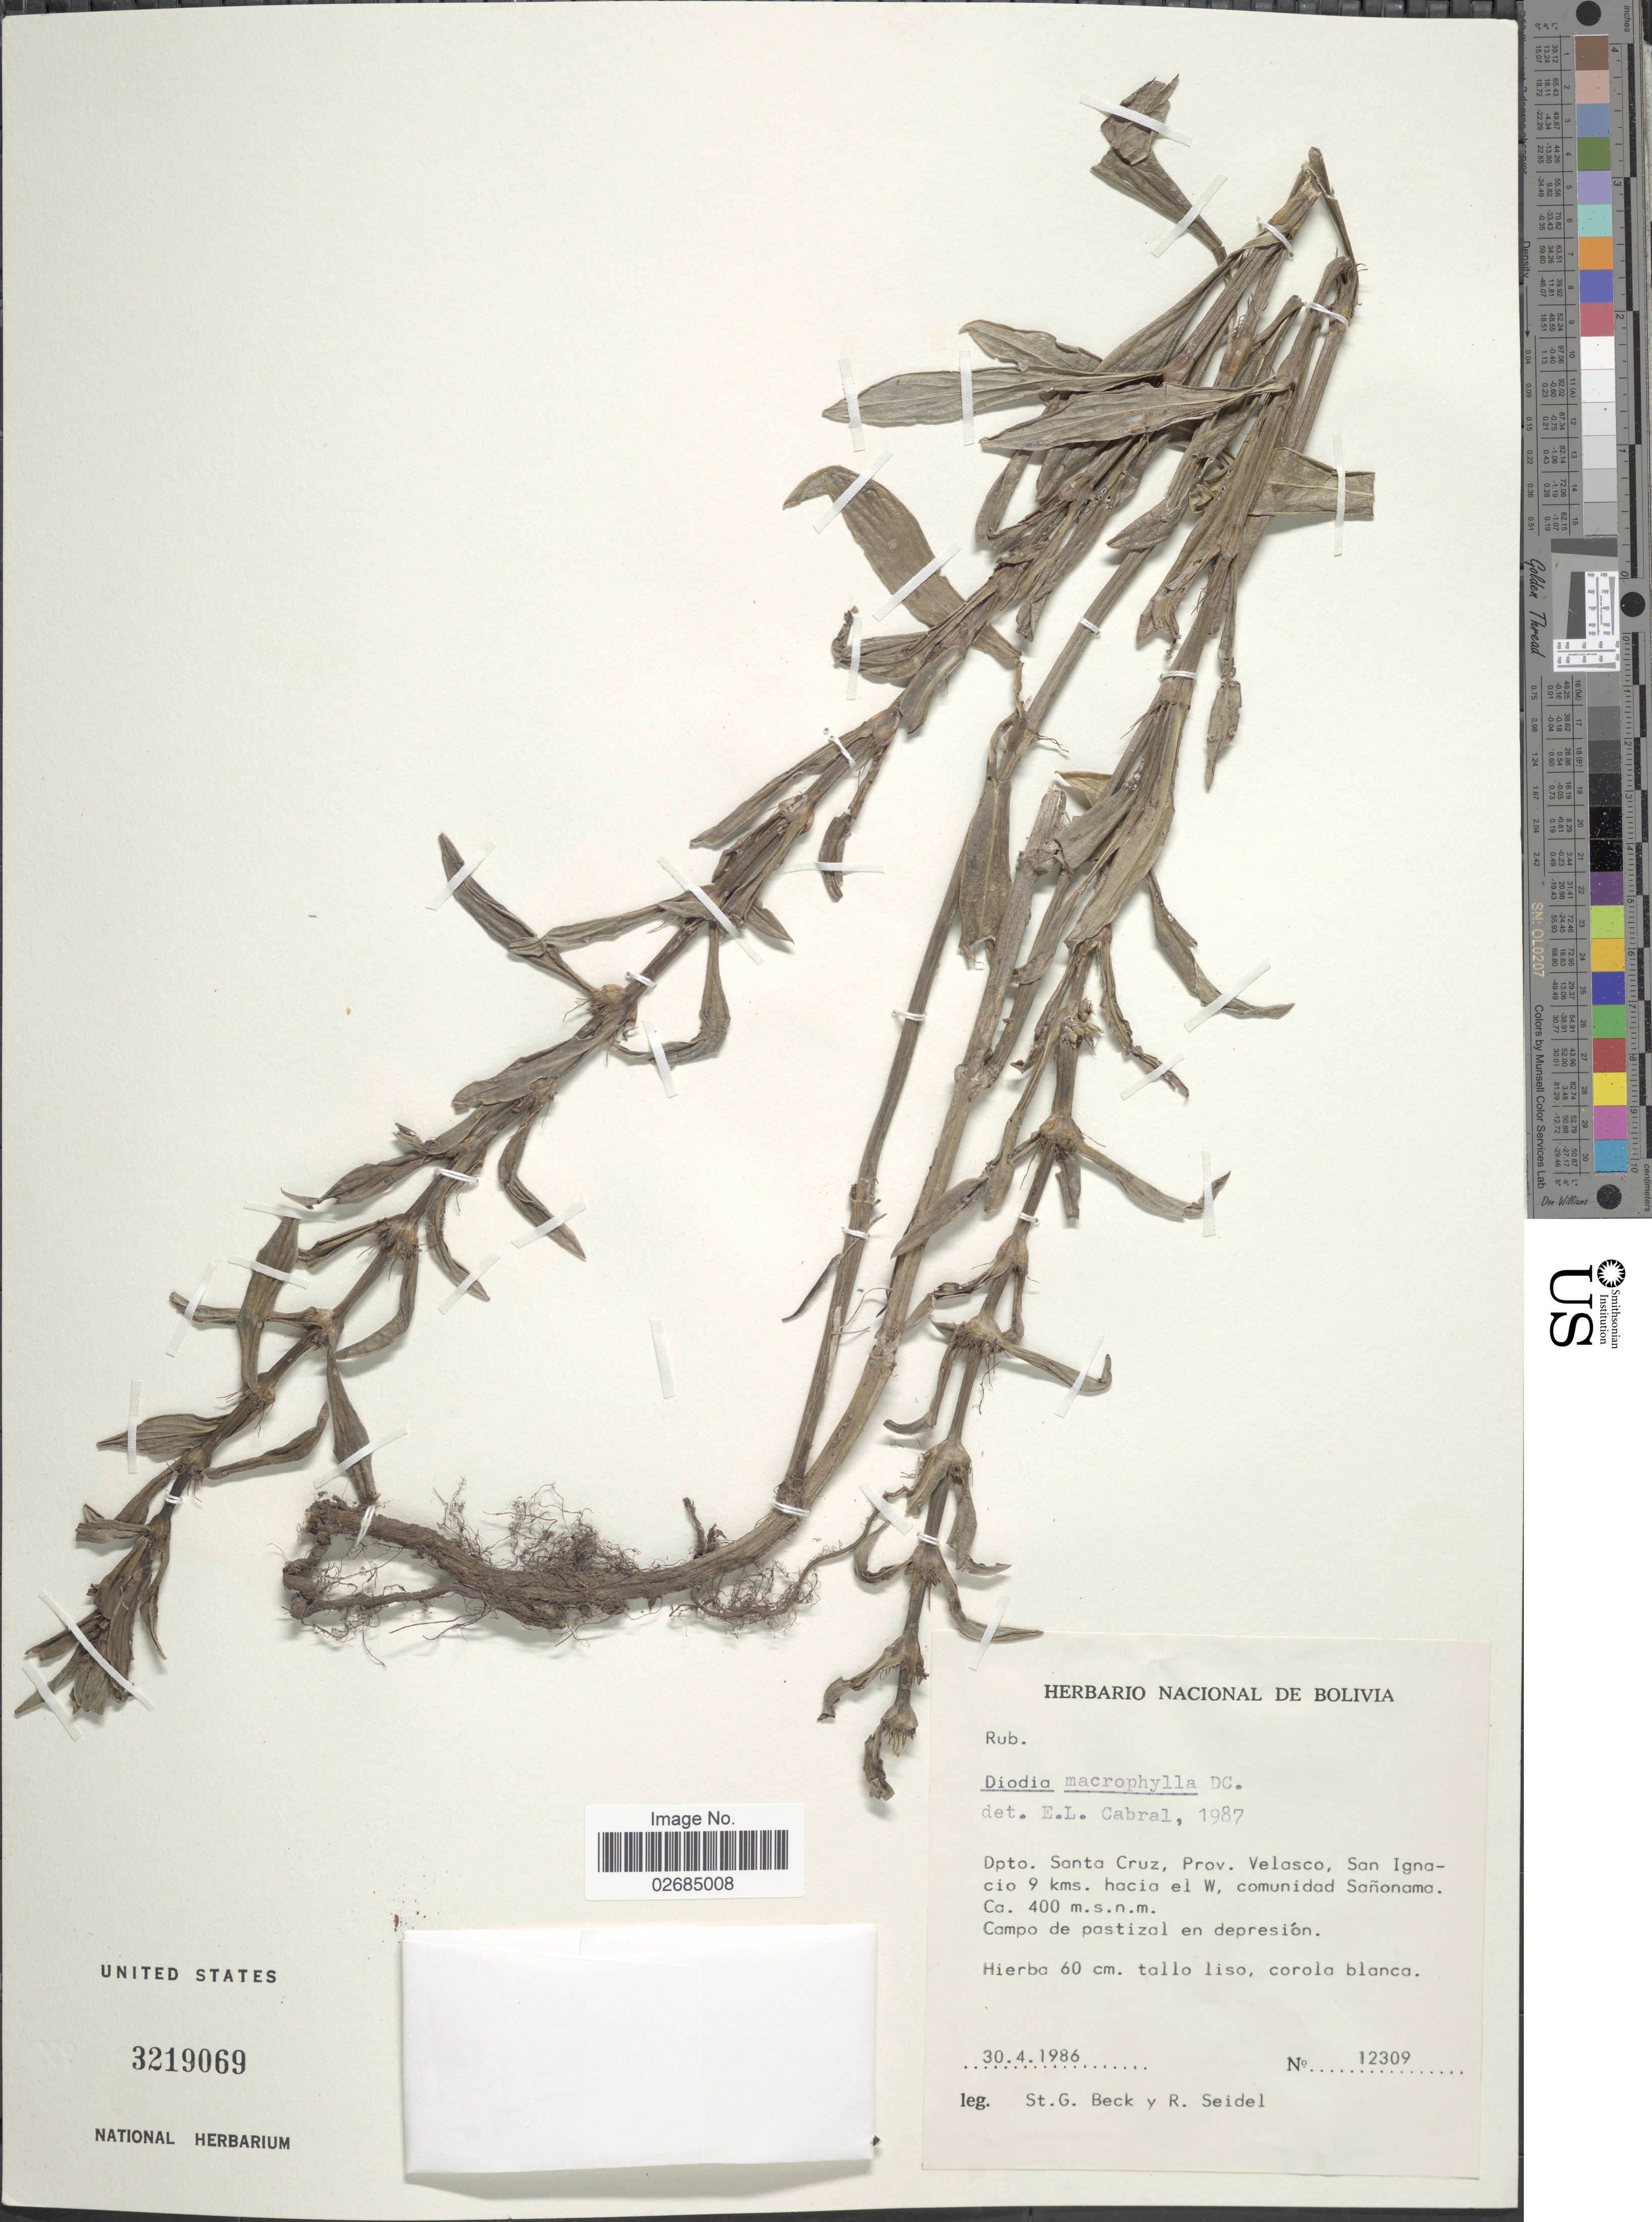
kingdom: Plantae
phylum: Tracheophyta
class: Magnoliopsida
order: Gentianales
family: Rubiaceae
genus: Diodia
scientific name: Diodia macrophylla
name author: K. Schum.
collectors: S. G. Beck & R. Seidel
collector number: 12309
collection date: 1986-04-30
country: Bolivia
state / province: Santa Cruz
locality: Prov. Velasco, San Ignacio 9 kms. hacia el W, comunidad Sañonama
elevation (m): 400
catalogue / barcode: US 3219069